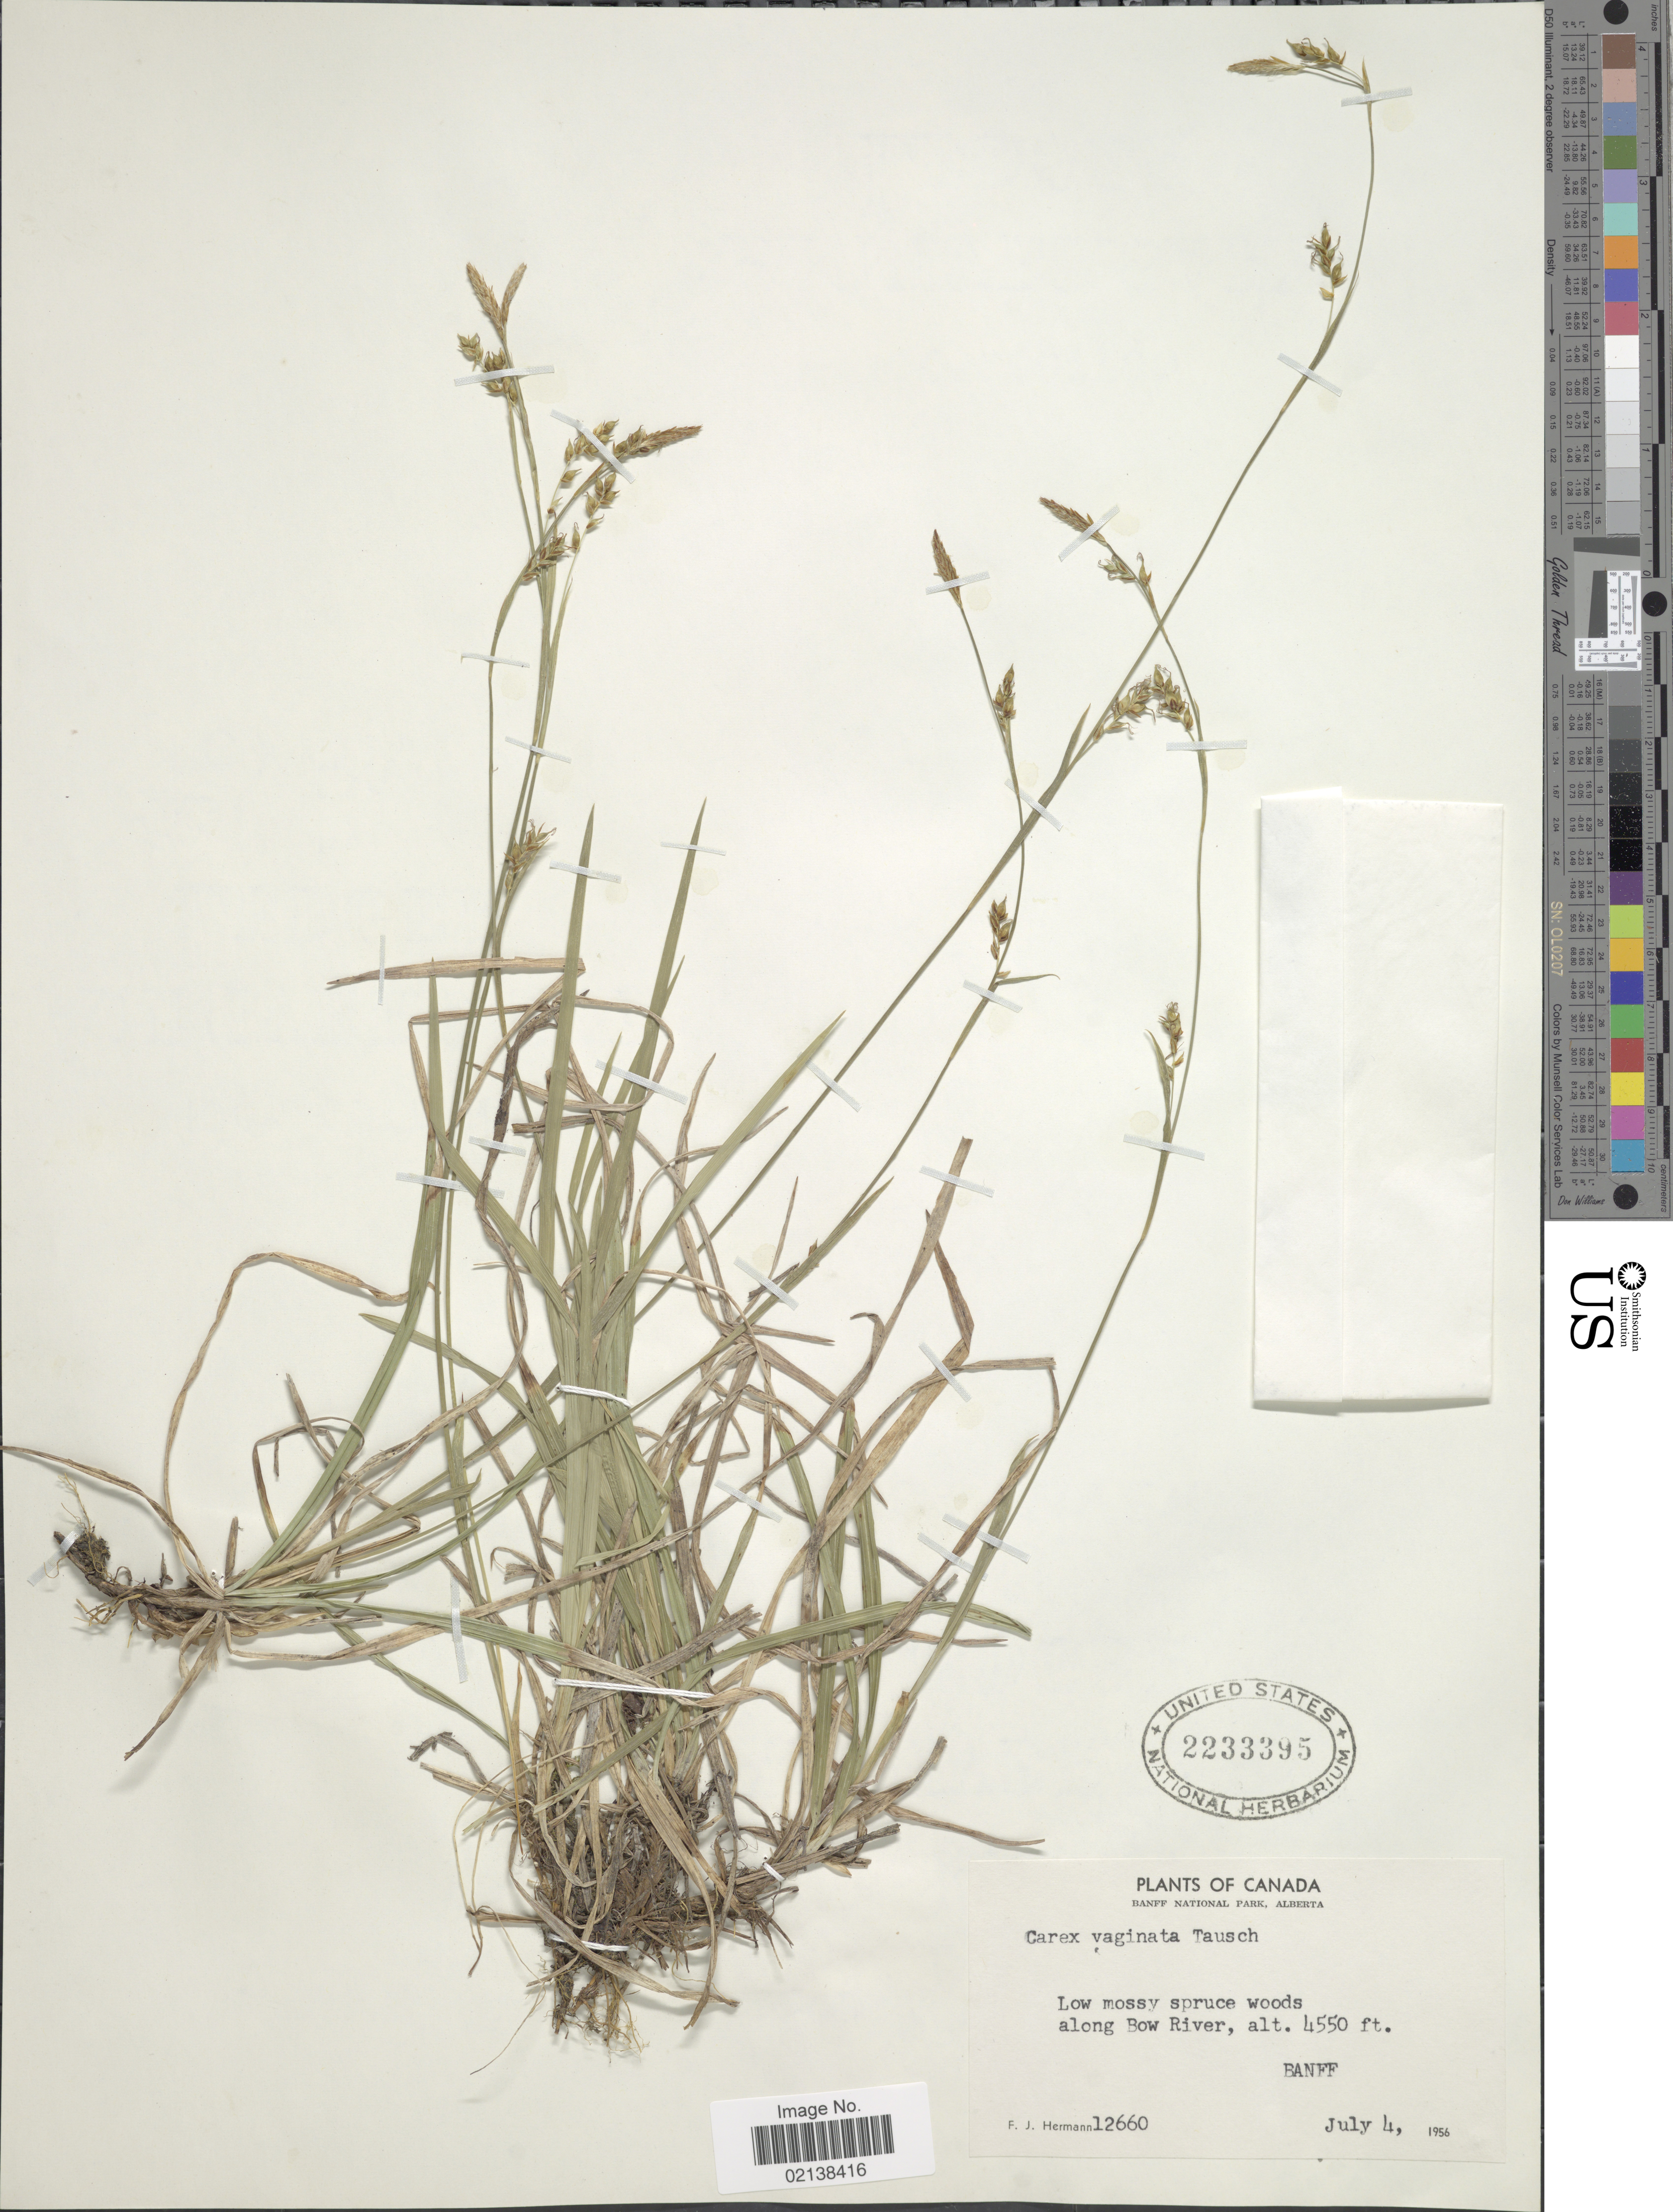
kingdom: Plantae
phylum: Tracheophyta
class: Liliopsida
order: Poales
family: Cyperaceae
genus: Carex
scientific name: Carex vaginata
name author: Tausch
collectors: F. J. Hermann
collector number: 12660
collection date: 1956-07-04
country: Canada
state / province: Alberta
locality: Banff National park, low mossy spruce wood along Bow River, Banff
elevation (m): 1387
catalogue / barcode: US 2233395